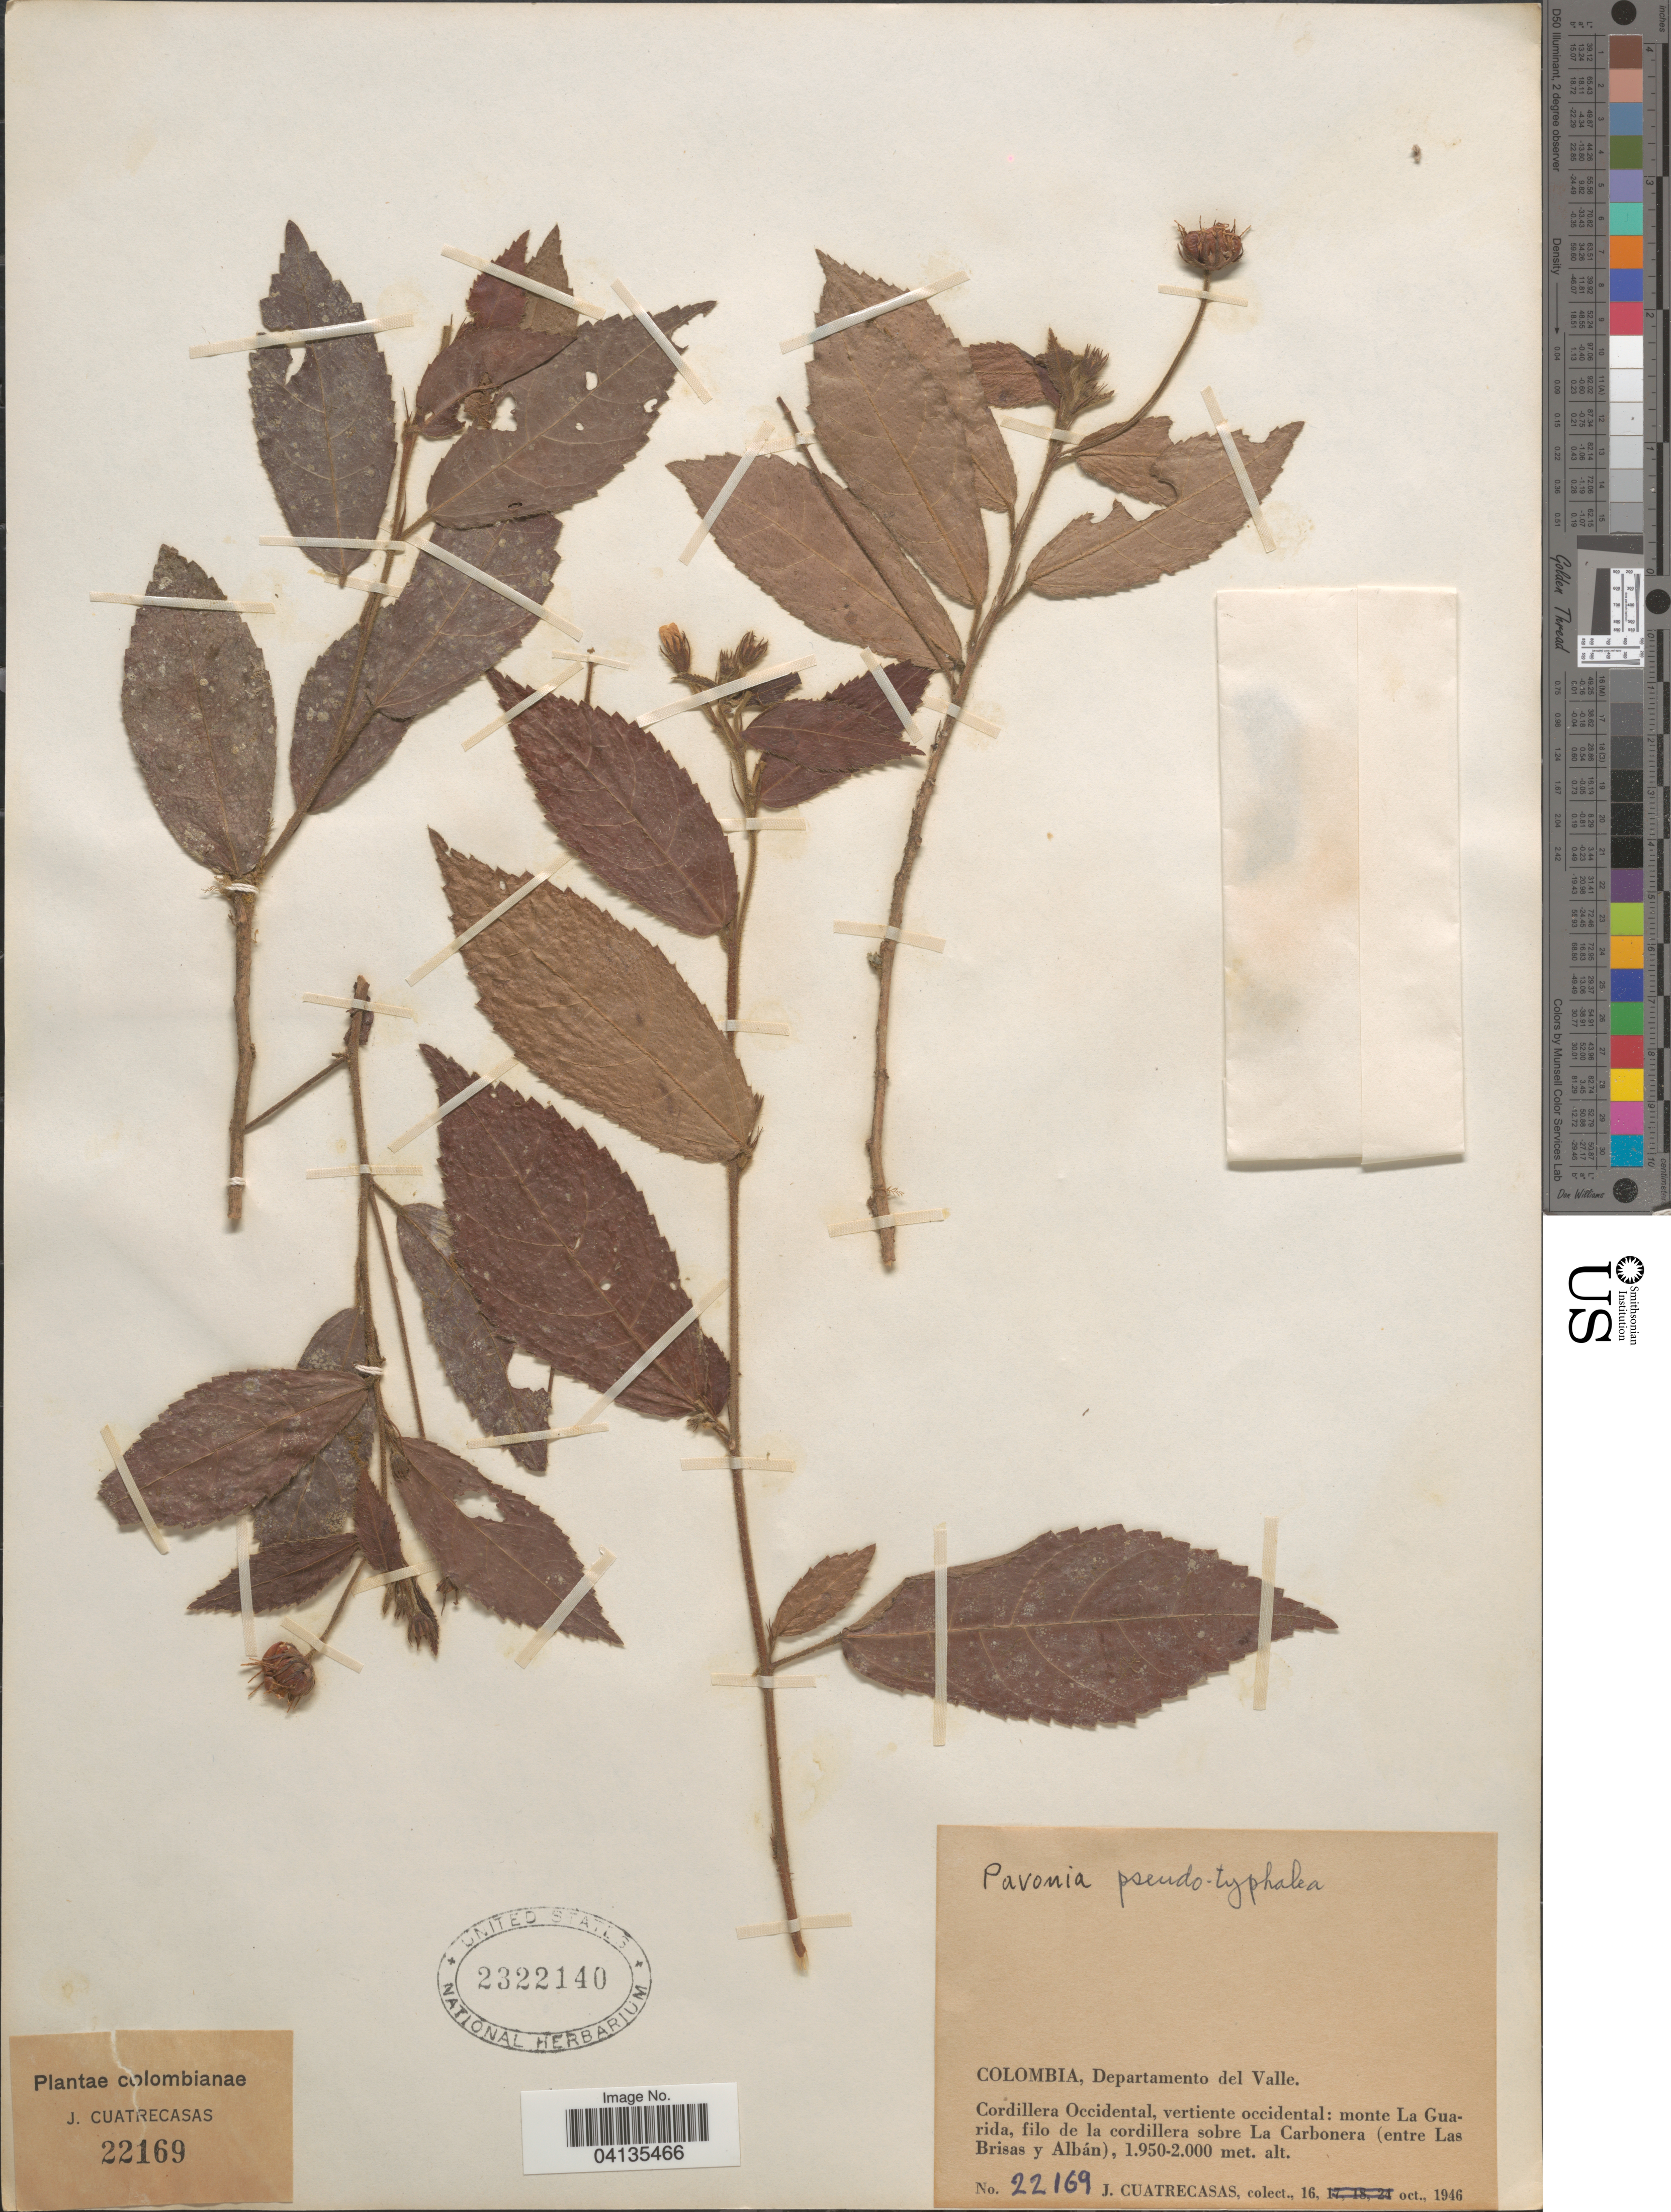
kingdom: Plantae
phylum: Tracheophyta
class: Magnoliopsida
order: Malvales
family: Malvaceae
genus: Pavonia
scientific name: Pavonia pseudotyphalaea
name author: Planch. & Linden ex Triana & Planch.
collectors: J. Cuatrecasas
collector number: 22169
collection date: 1946-10-16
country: Colombia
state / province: Valle del Cauca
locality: Departamento del Valle. Cordillera Occidental, vertiente occidental: monte La Guarida, filo de la cordillera sobre La Carbonera (entre Las Brisas y Albán).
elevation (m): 1950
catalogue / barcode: US 2322140